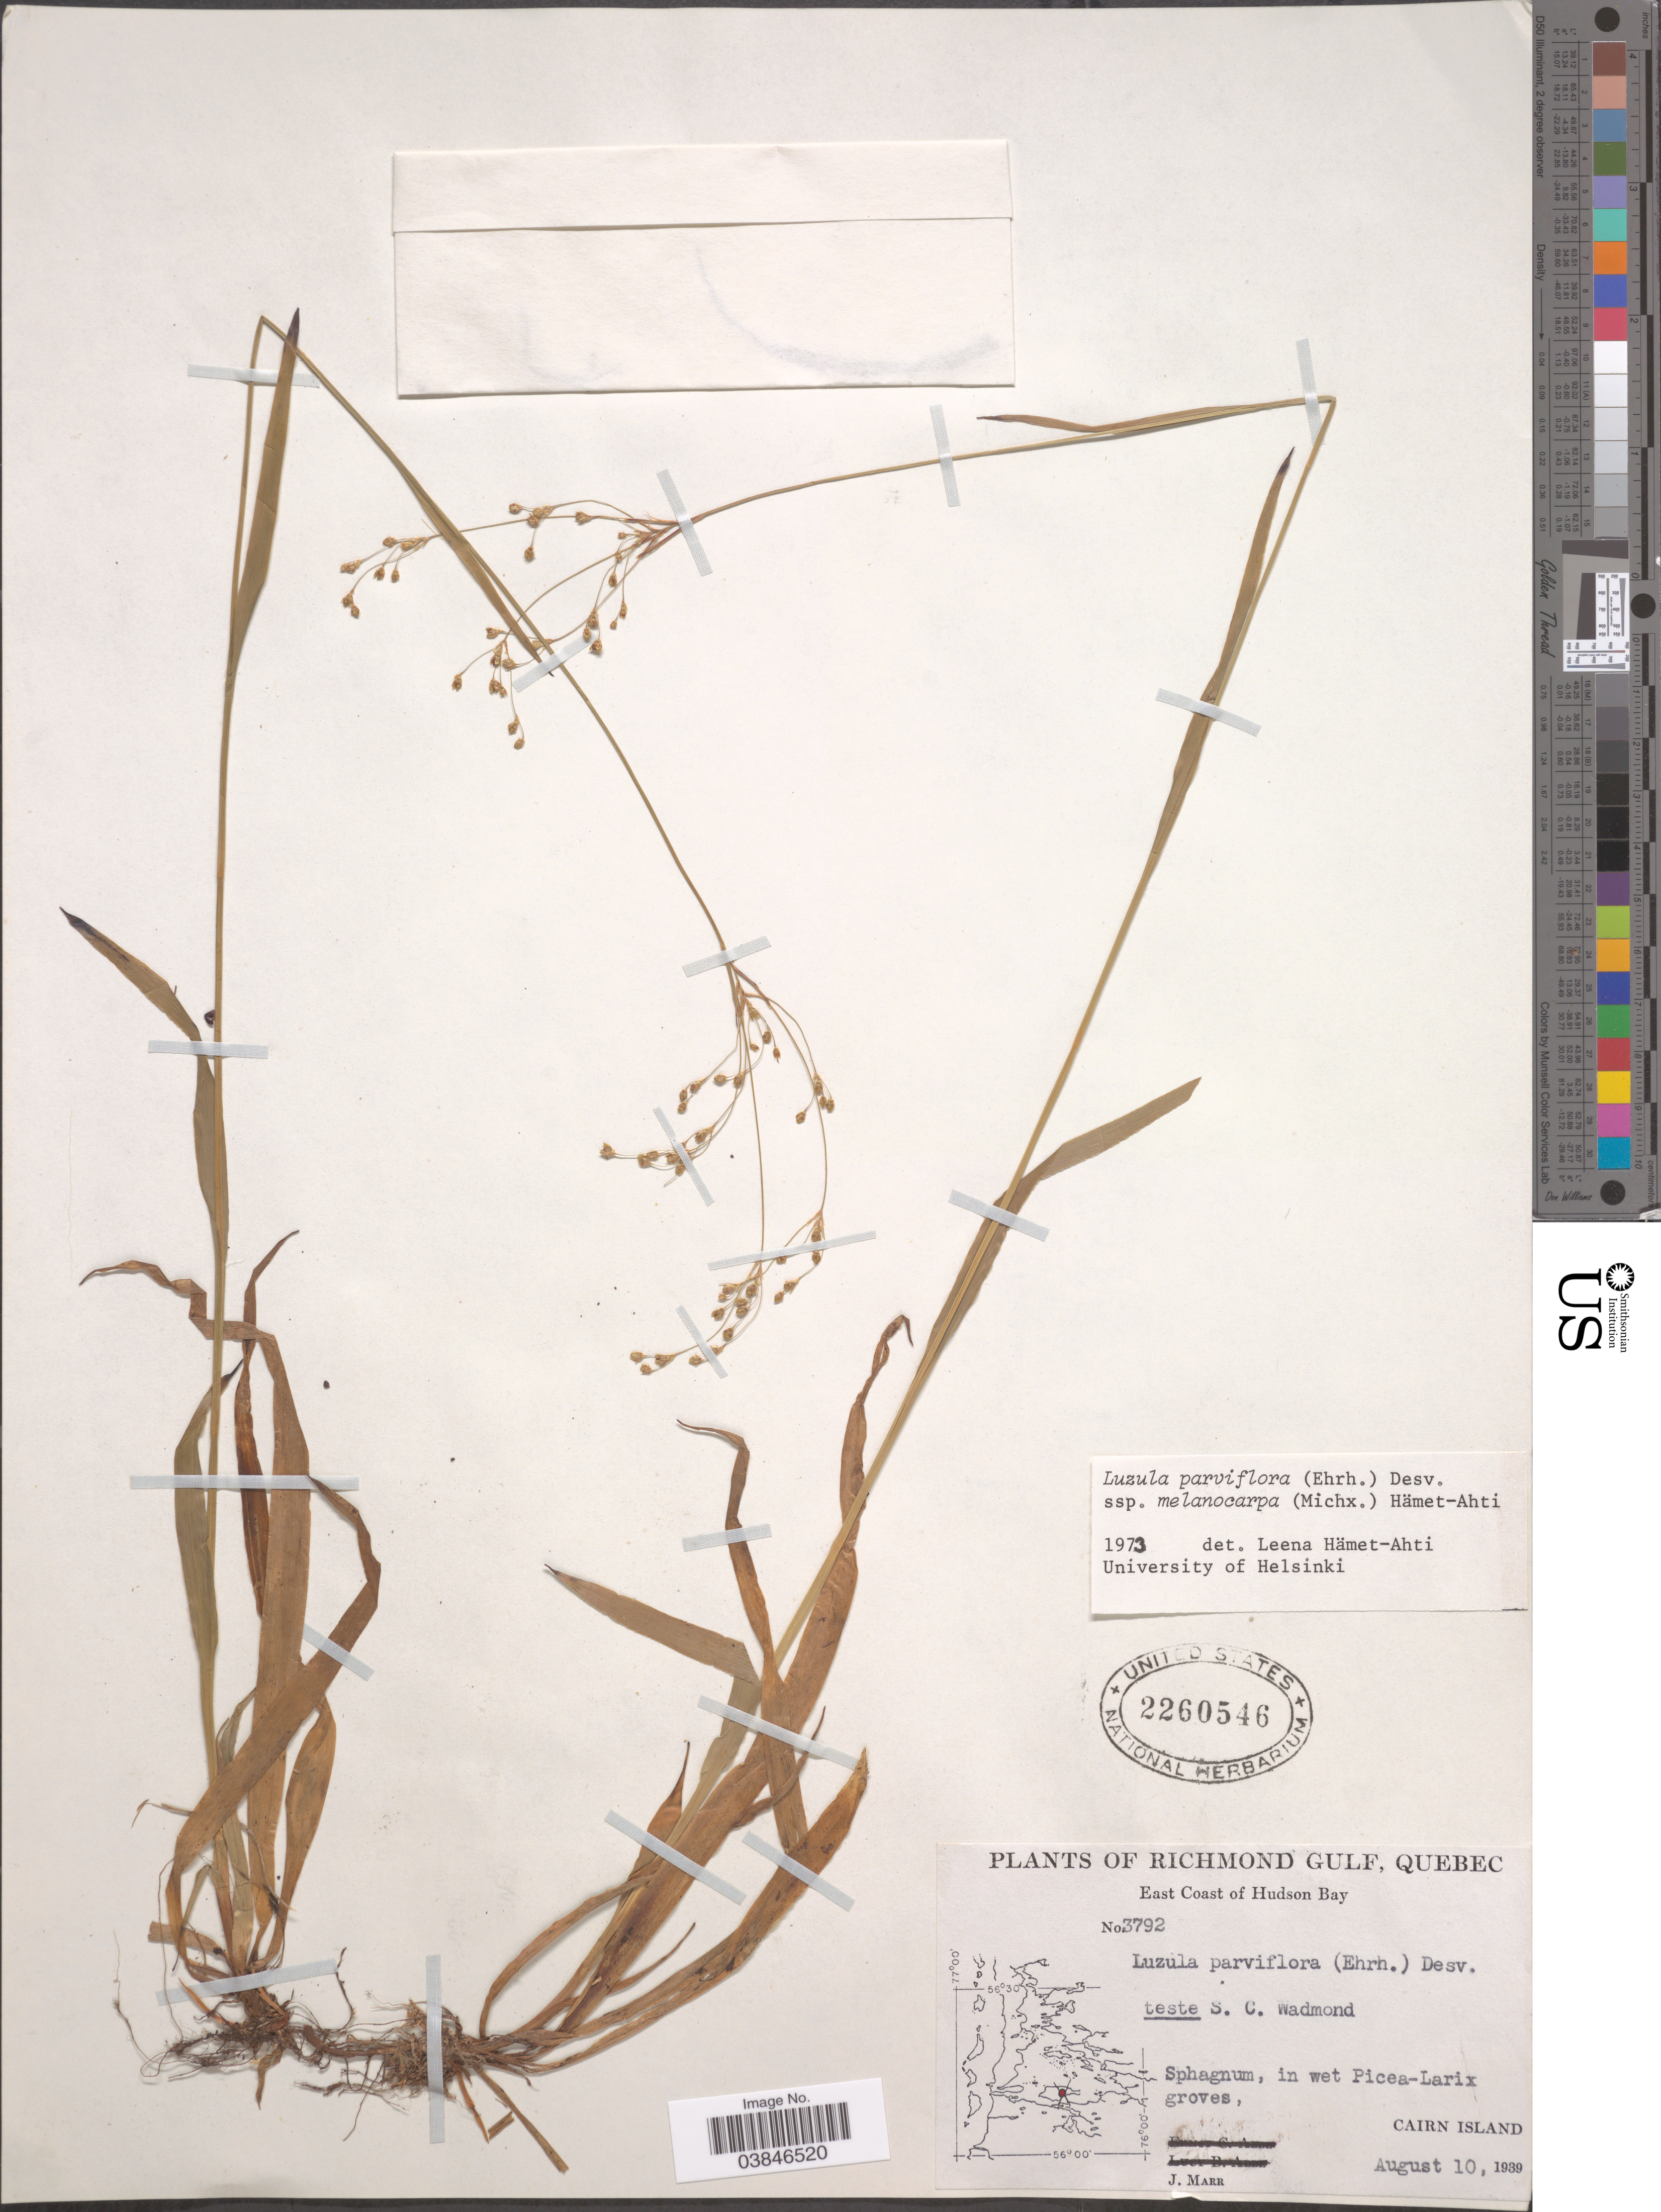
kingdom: Plantae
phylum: Tracheophyta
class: Liliopsida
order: Poales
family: Juncaceae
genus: Luzula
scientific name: Luzula parviflora subsp. melanocarpa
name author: Desv.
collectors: J. Marr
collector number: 3792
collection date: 1939-08-10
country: Canada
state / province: Quebec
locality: Richmond Gulf. East Coast of Hudson Bay. In wet Picea-Larix groves, Cairn Island.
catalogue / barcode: US 2260546